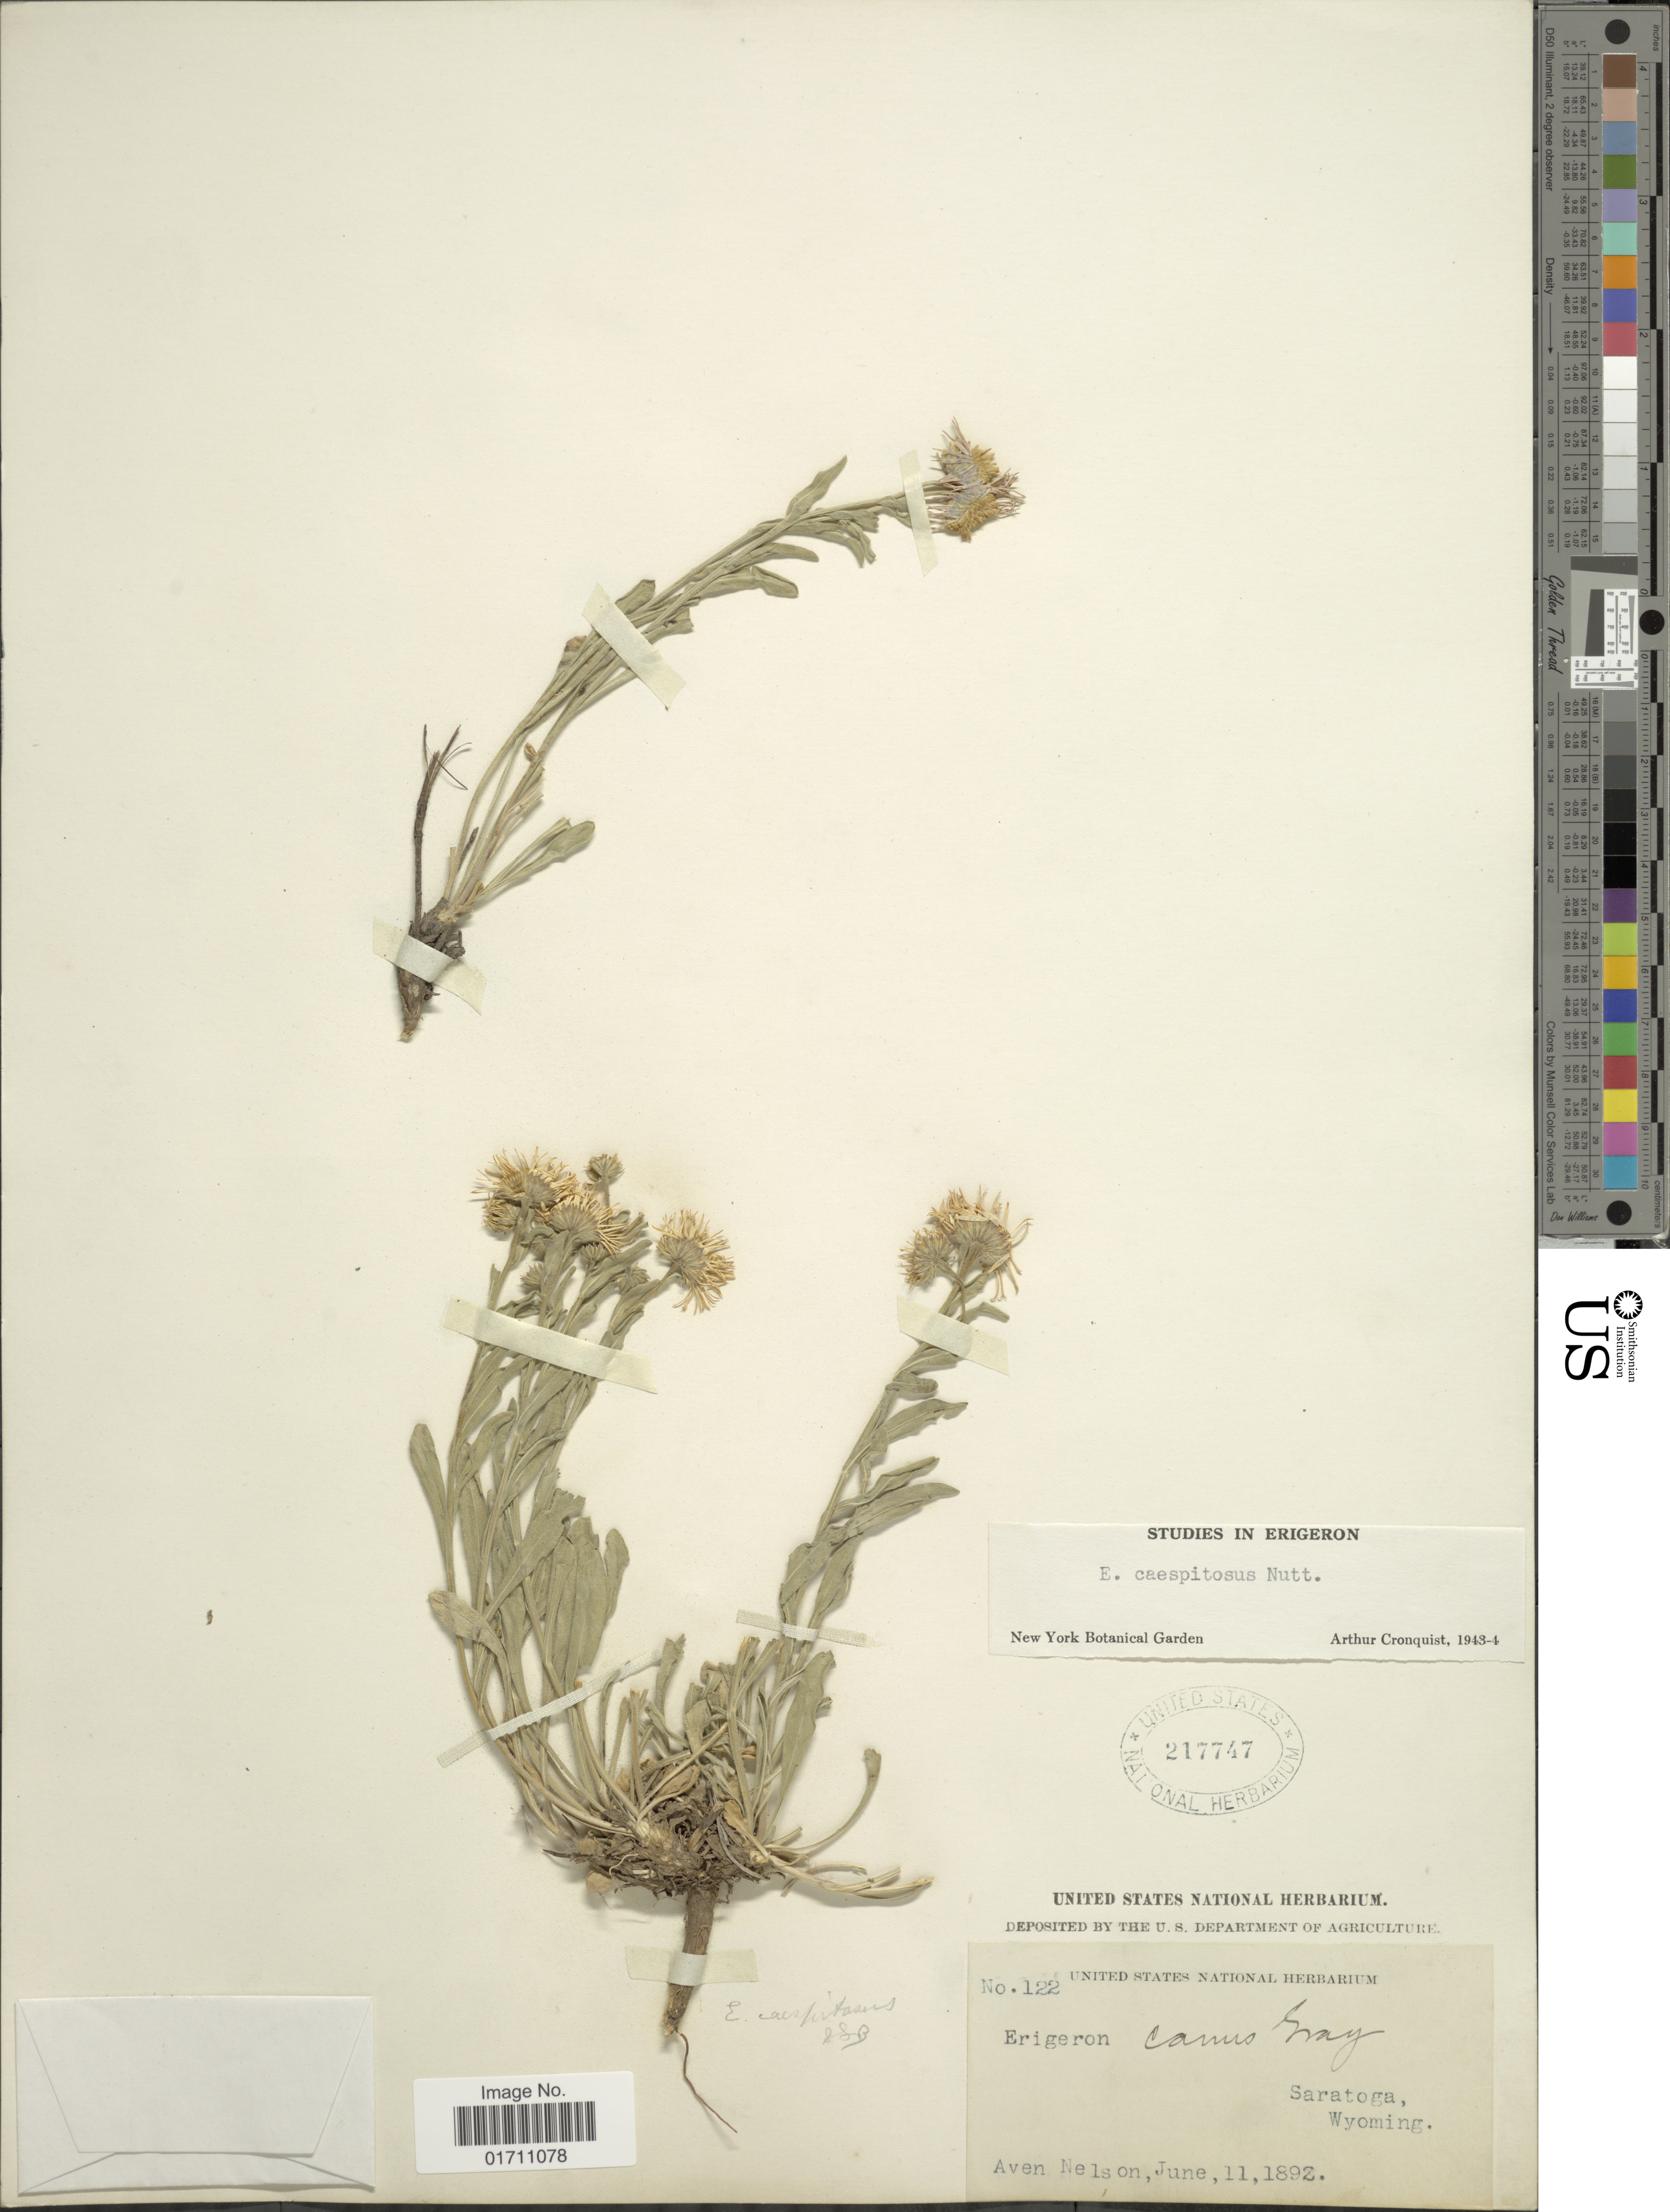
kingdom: Plantae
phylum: Tracheophyta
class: Magnoliopsida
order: Asterales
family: Asteraceae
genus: Erigeron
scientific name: Erigeron caespitosus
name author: Nutt.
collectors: A. Nelson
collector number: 122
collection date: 1892-06-11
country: United States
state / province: Wyoming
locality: Saratoga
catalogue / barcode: US 217747